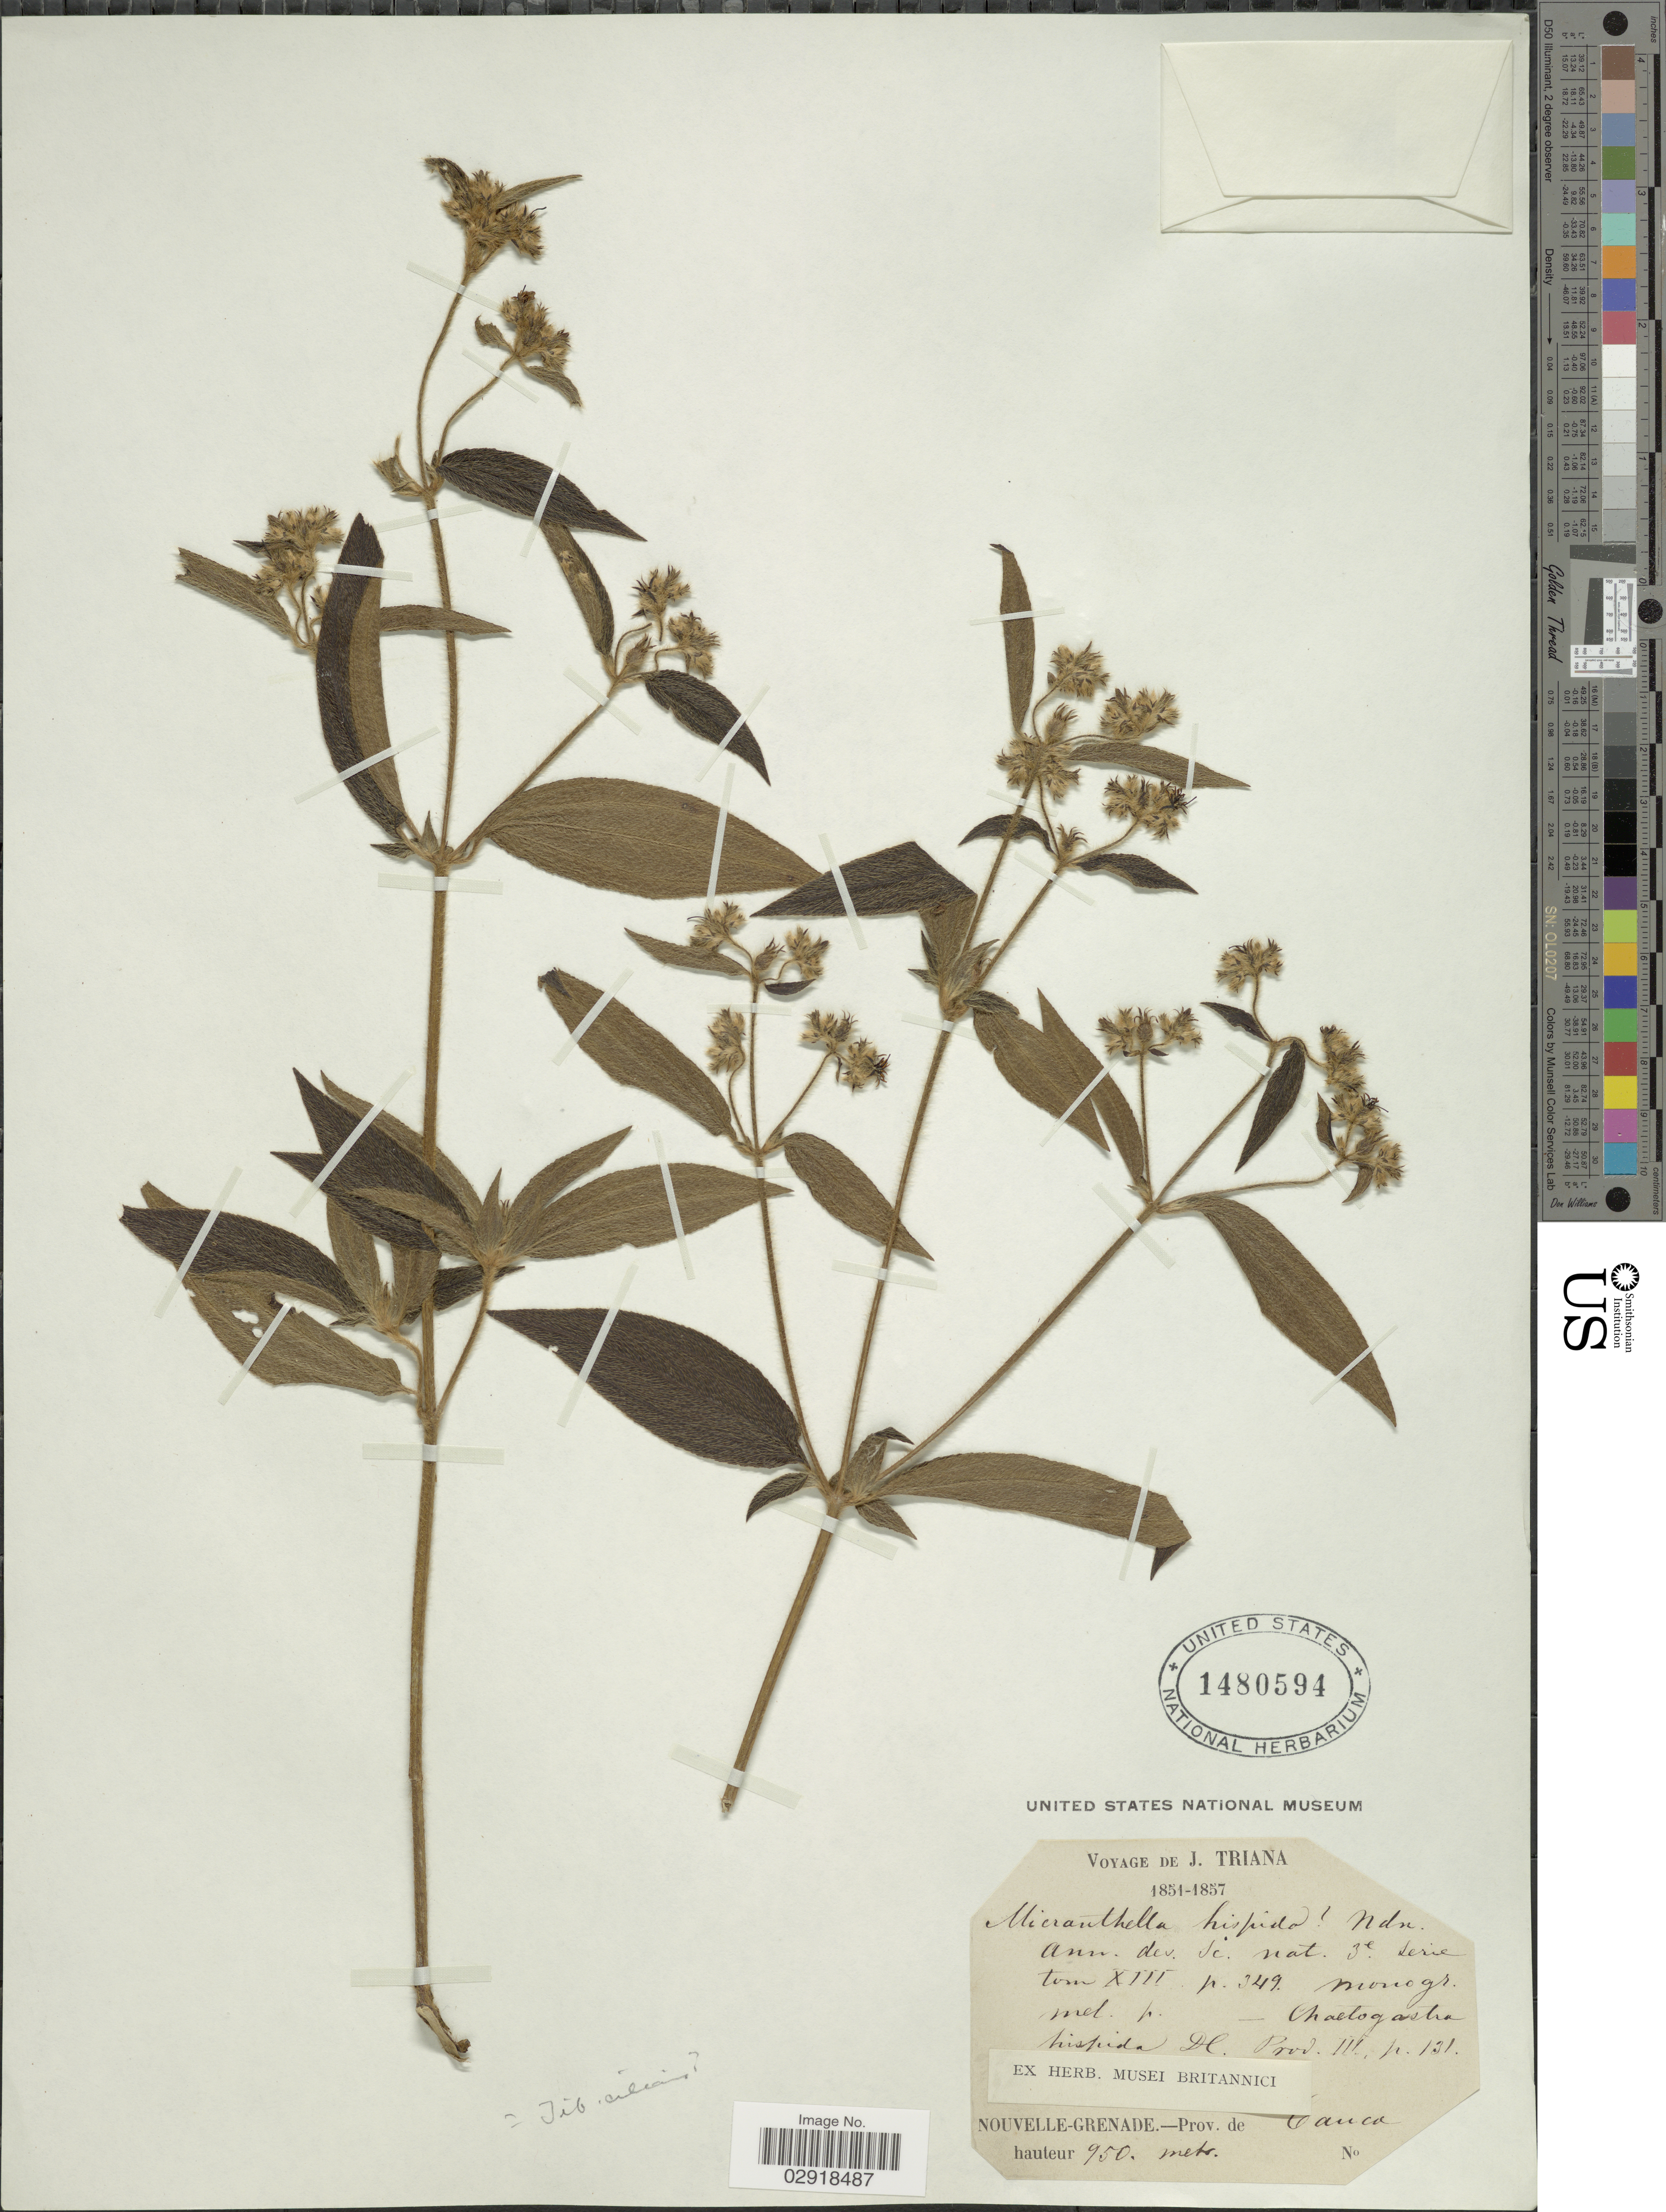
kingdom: Plantae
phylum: Tracheophyta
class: Magnoliopsida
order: Myrtales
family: Melastomataceae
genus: Chaetogastra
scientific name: Chaetogastra longifolia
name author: (Vahl) DC.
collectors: J. Triana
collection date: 1851/1857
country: Colombia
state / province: Cauca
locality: Nouvelle-Grenade.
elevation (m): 950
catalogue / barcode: US 1480594